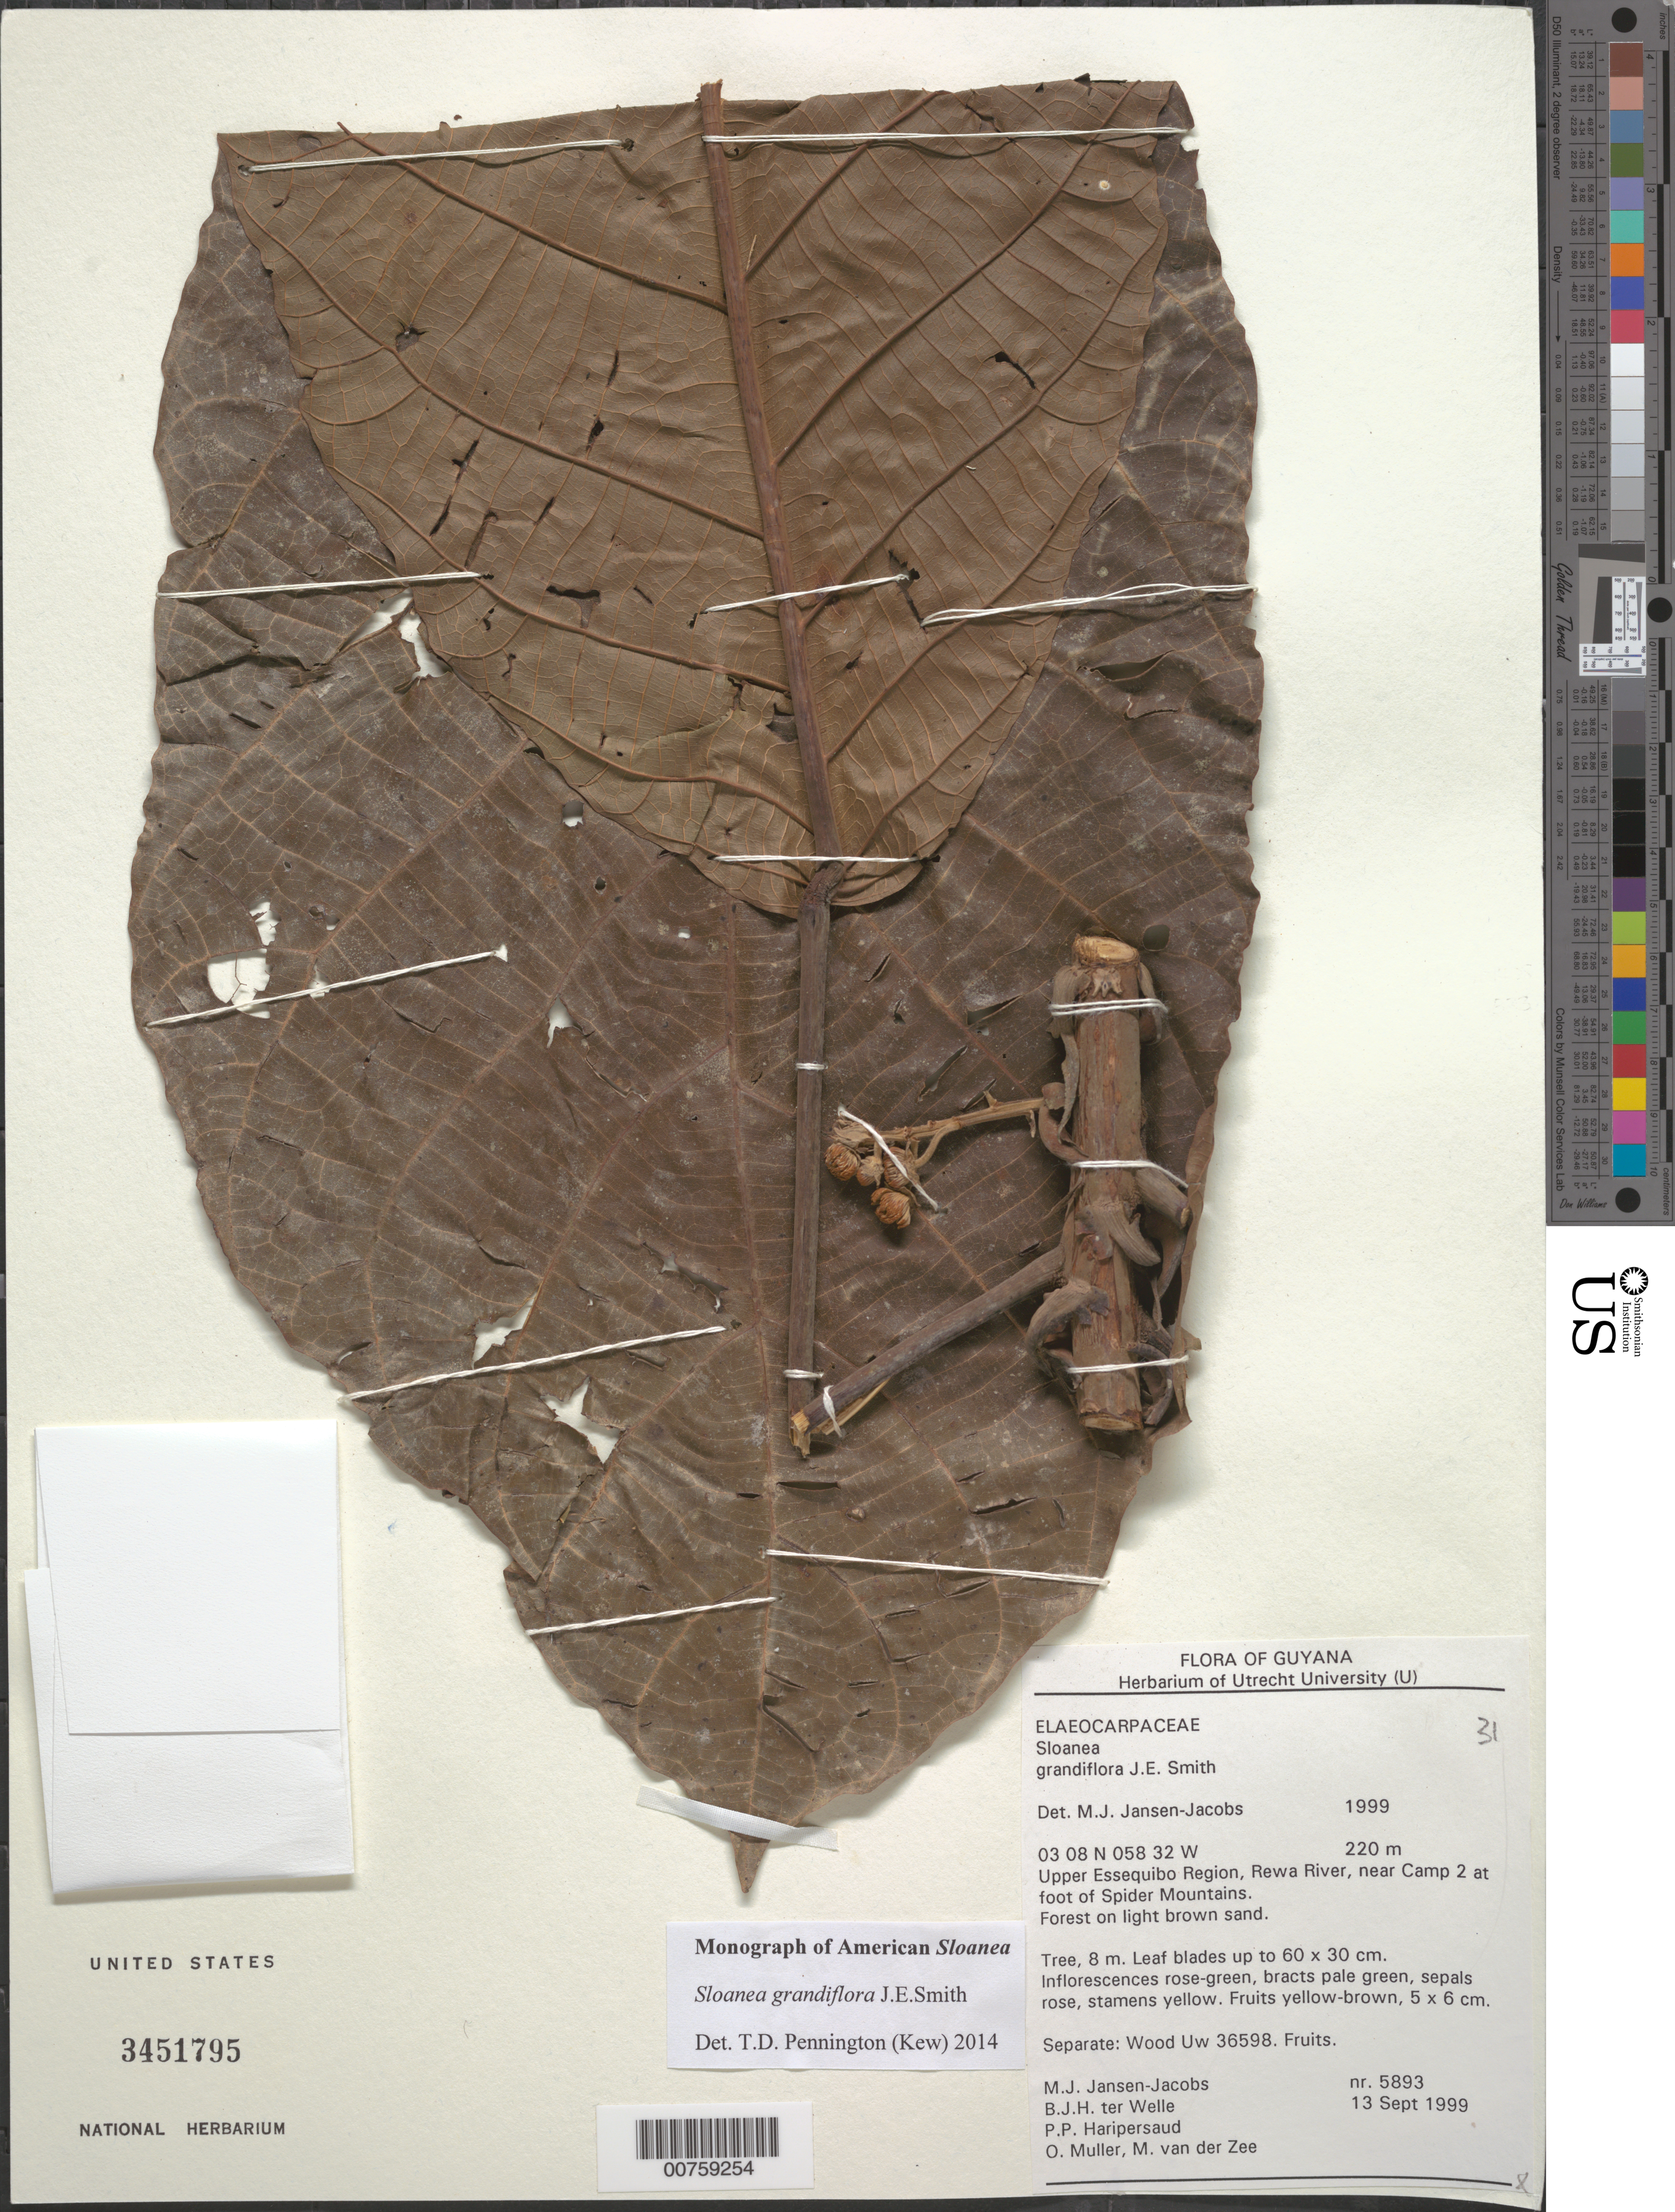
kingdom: Plantae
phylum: Tracheophyta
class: Magnoliopsida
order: Oxalidales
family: Elaeocarpaceae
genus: Sloanea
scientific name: Sloanea grandiflora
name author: Sm.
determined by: Pennington, T. D., (K)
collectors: M. J. Jansen-Jacobs, B. Welle, P. Haripersaud, O. Muller & M. van der Zee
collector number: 5893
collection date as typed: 13-Sep-99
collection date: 1999-09-13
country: Guyana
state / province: U. Takutu-U. Essequibo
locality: Rewa River, at foot of Spider Mts., near camp 2, Upper Essequibo Region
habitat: Forest on light brown sand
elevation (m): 220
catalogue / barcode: US 3451795